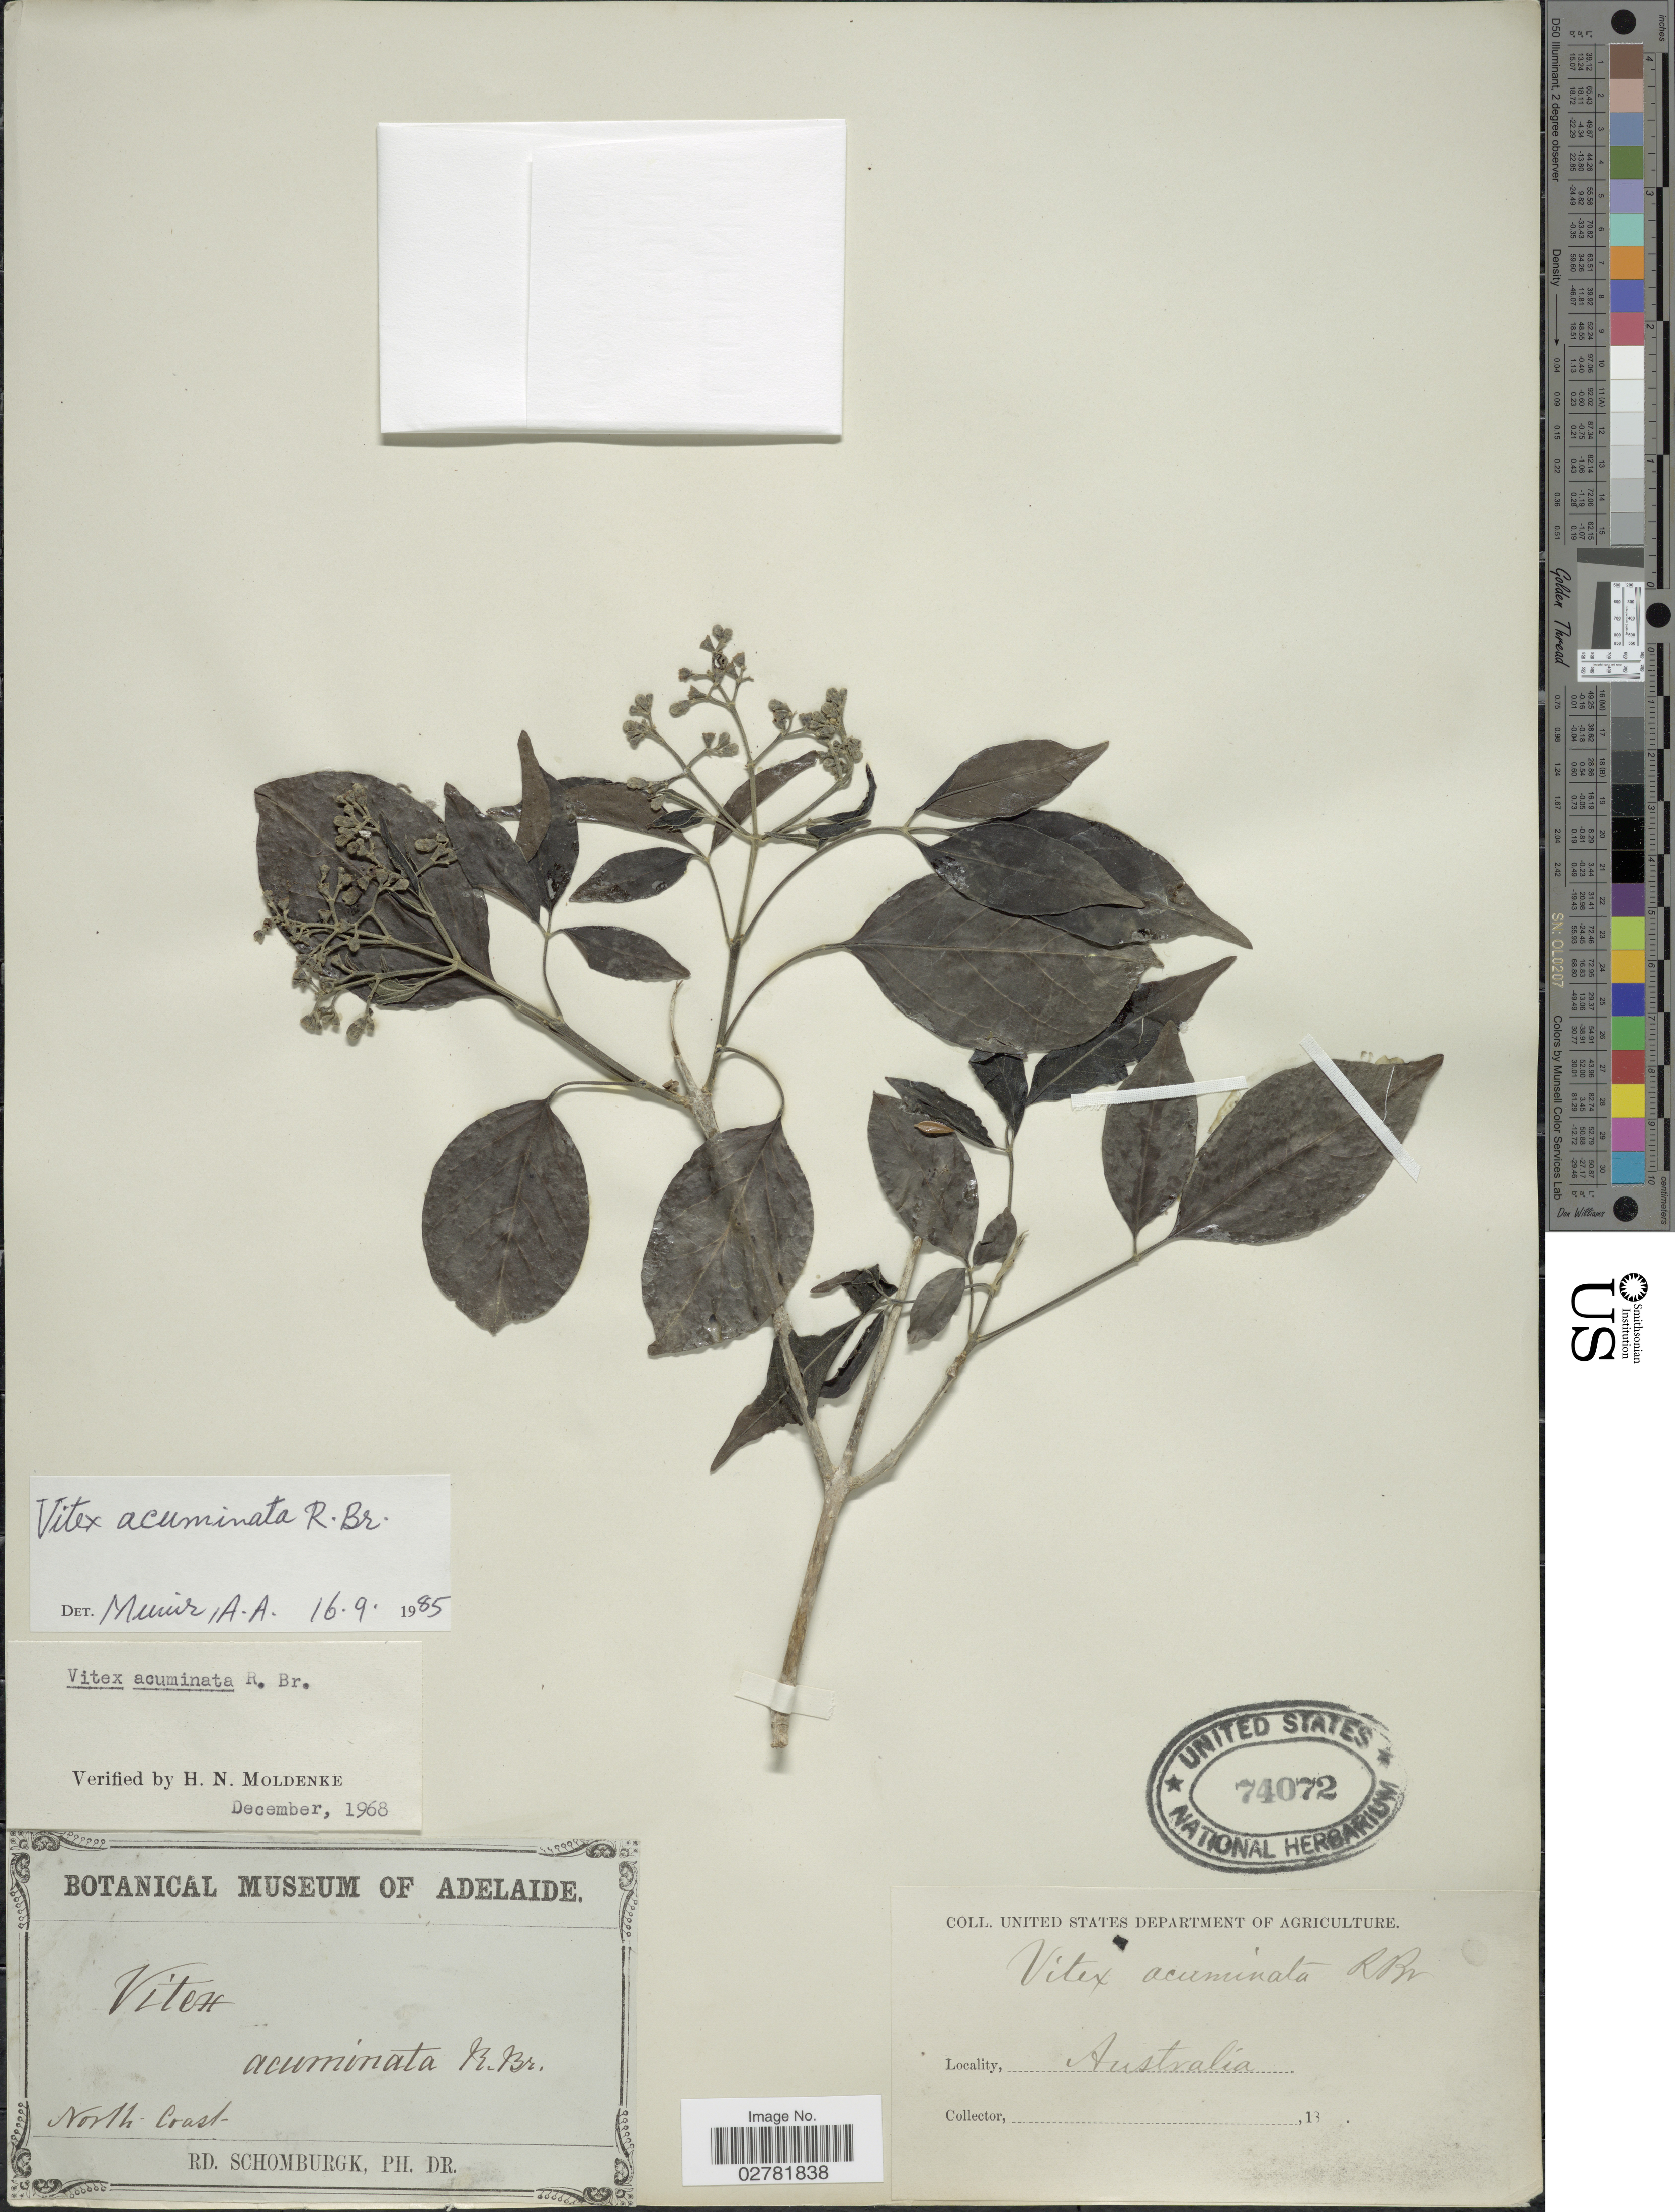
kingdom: Plantae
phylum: Tracheophyta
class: Magnoliopsida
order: Lamiales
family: Lamiaceae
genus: Vitex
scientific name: Vitex acuminata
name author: R. Br.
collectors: M. R. Schomburgk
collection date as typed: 18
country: Australia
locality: North Coast.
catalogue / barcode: US 74072